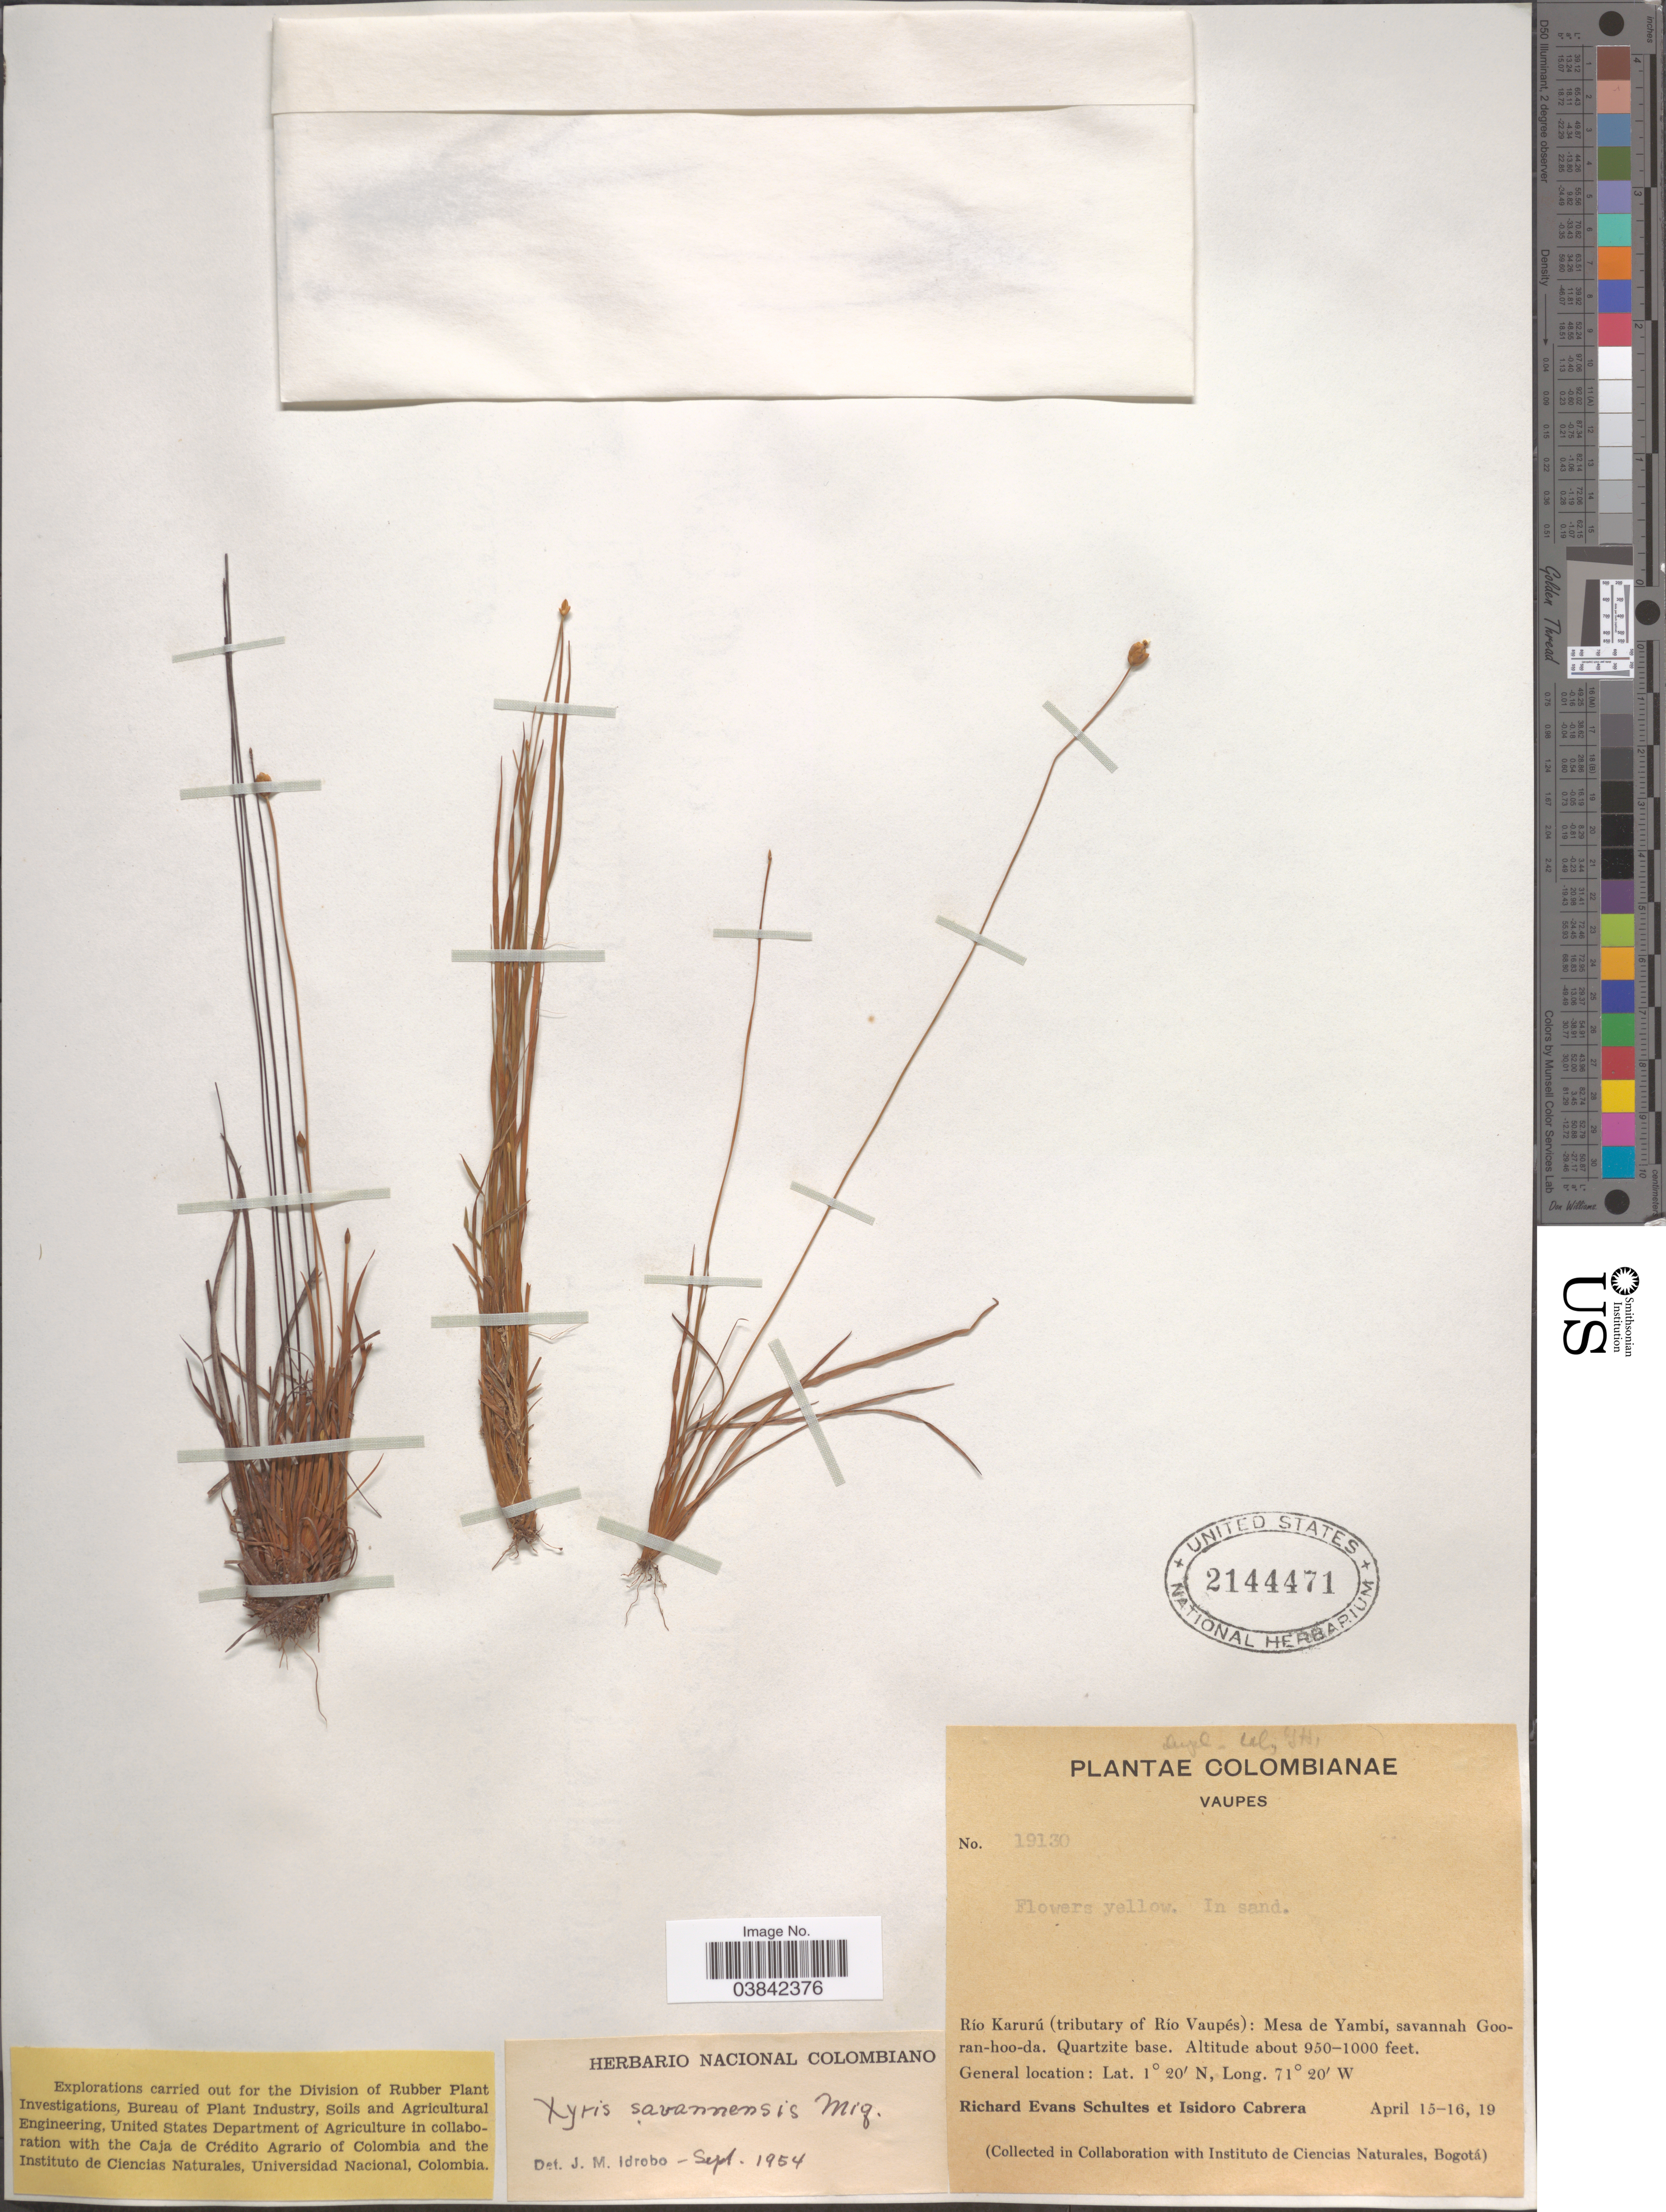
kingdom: Plantae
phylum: Tracheophyta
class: Liliopsida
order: Poales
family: Xyridaceae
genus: Xyris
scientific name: Xyris savanensis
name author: Miq.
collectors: R. E. Schultes & I. Cabrera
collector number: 19130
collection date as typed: Transcribed d/m/y: 15/4/19 to 16/4/19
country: Colombia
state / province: Vaupés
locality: Río Karurú (tributary of Río Vaupés): Mesa de Yambí, savannah Gooran-hoo-da. Quartzite base.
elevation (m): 290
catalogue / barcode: US 2144471